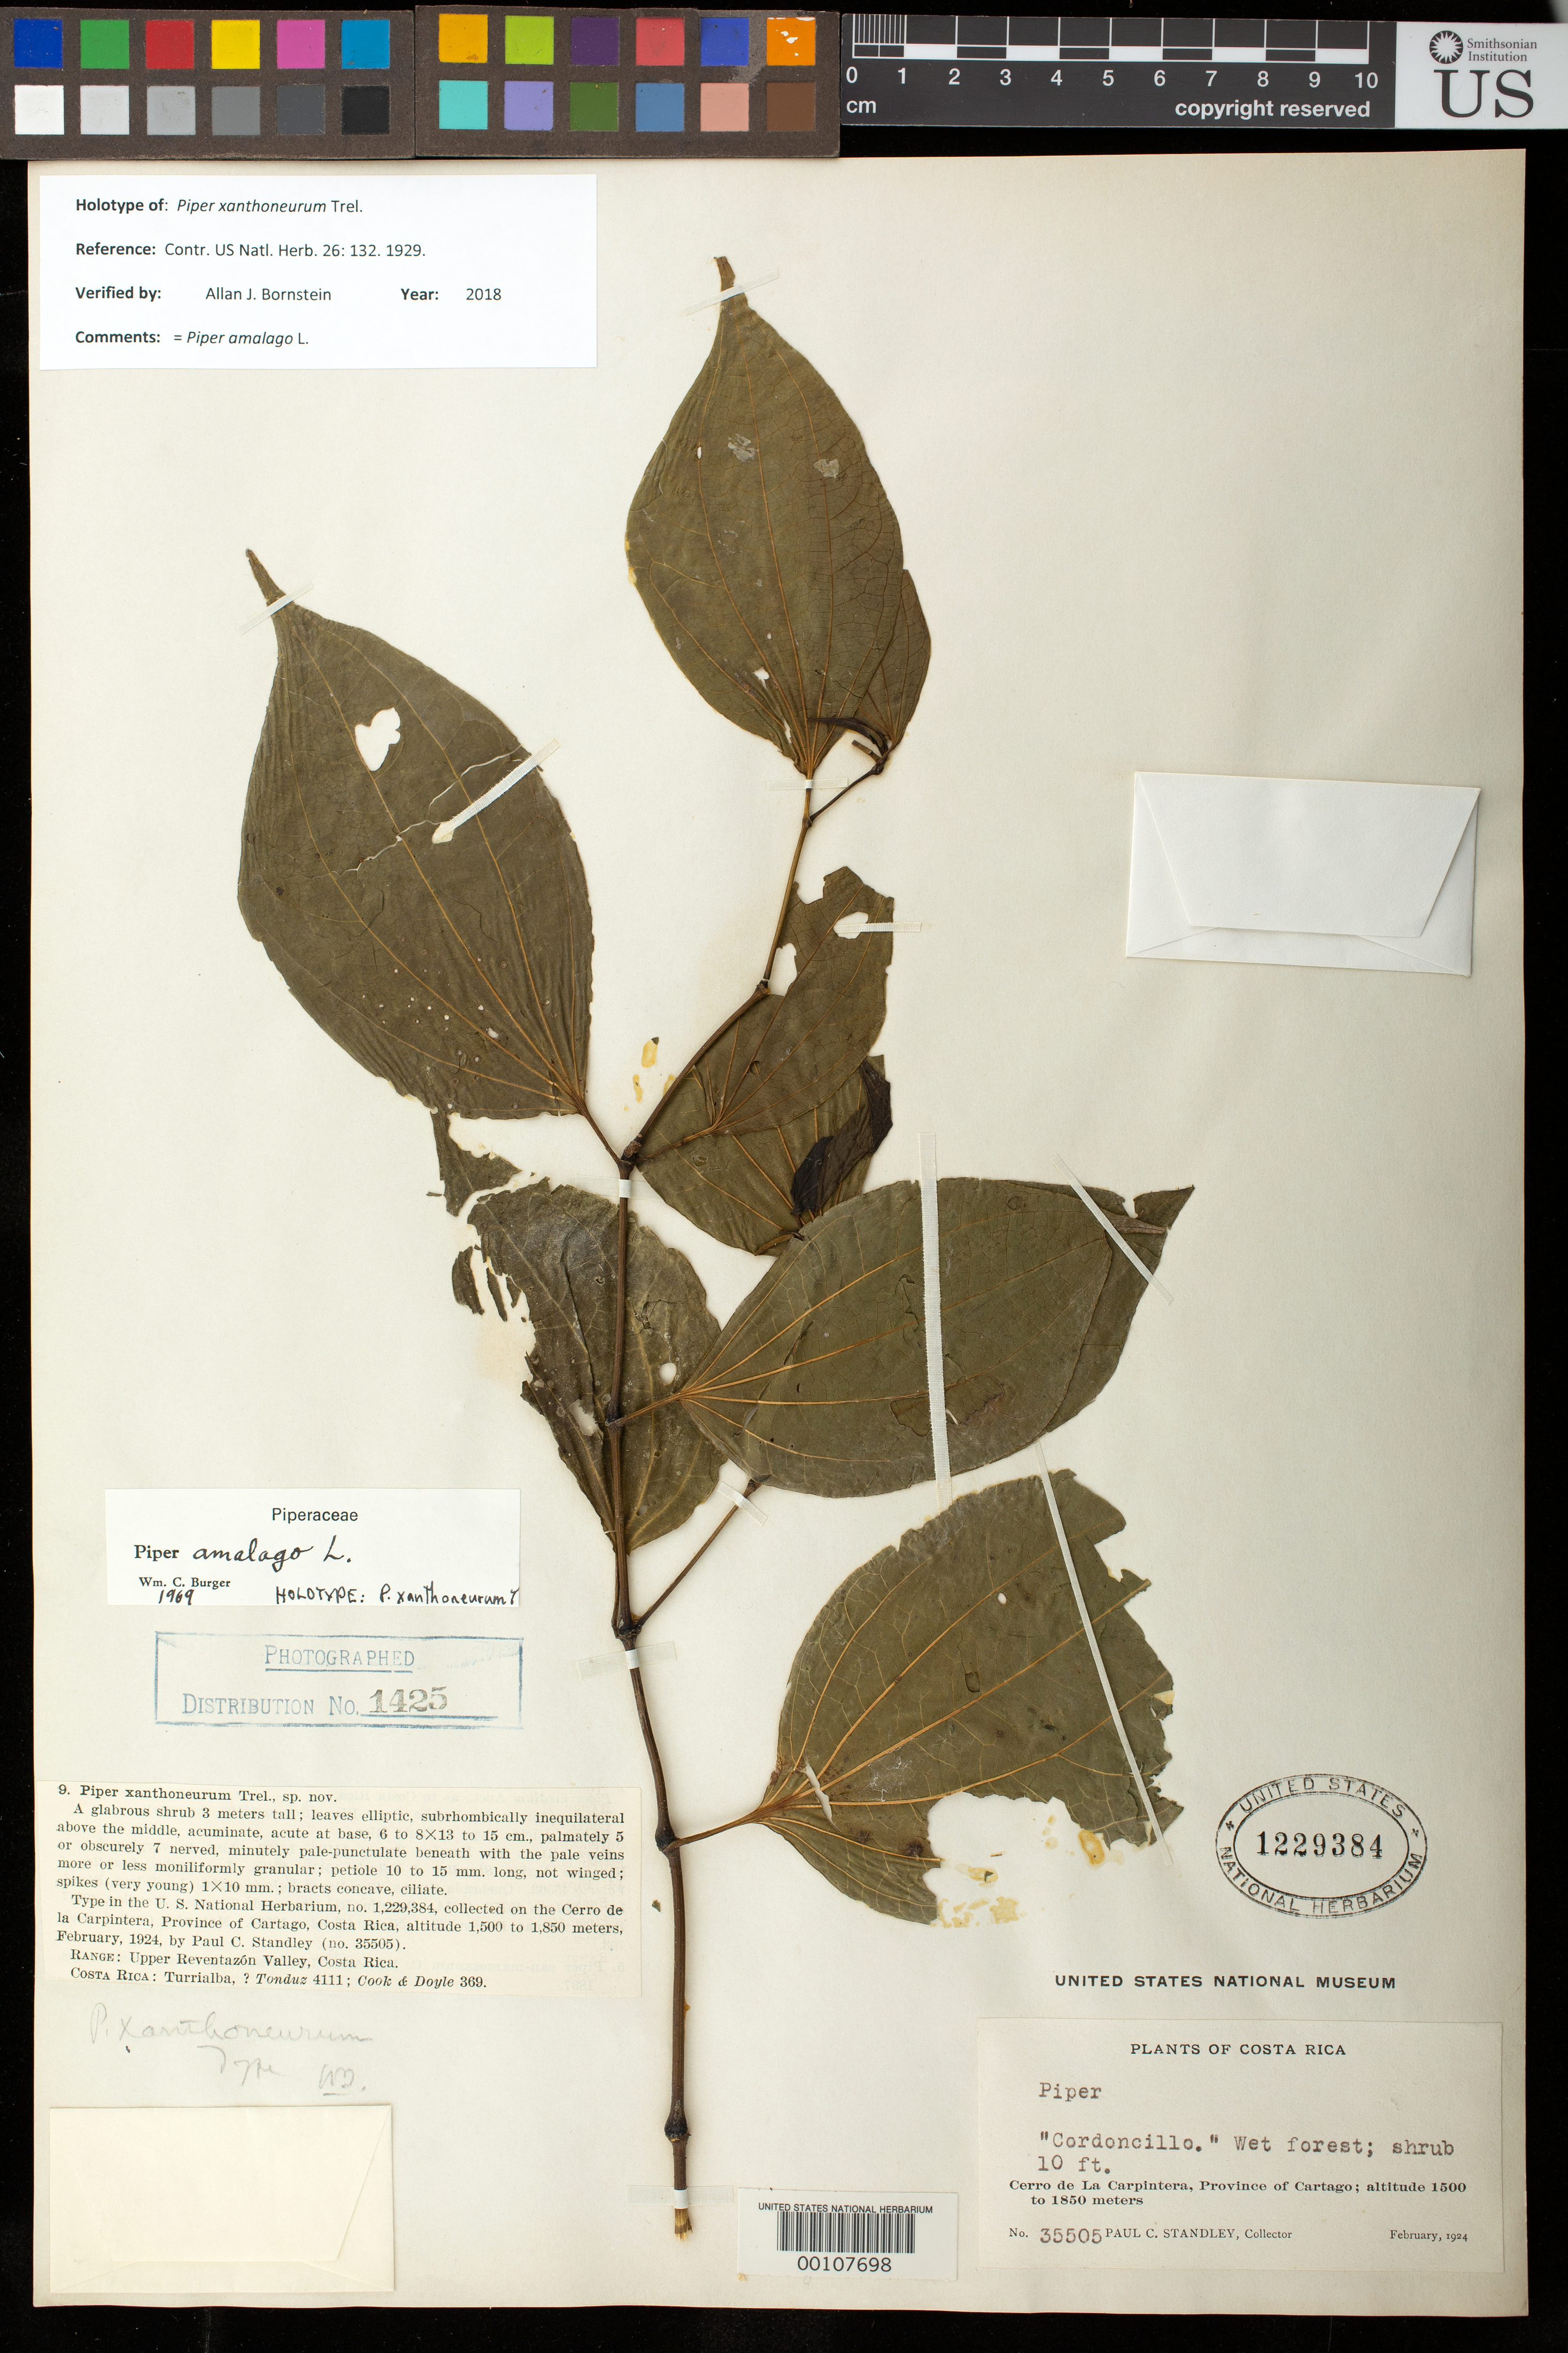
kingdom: Plantae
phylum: Tracheophyta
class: Magnoliopsida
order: Piperales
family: Piperaceae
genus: Piper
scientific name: Piper xanthoneurum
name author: Trel.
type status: Holotype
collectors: P. C. Standley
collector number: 35505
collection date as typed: Feb 1924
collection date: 1924-02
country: Costa Rica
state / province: Cartago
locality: Cerro de La Carpintera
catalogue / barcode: US 1229384